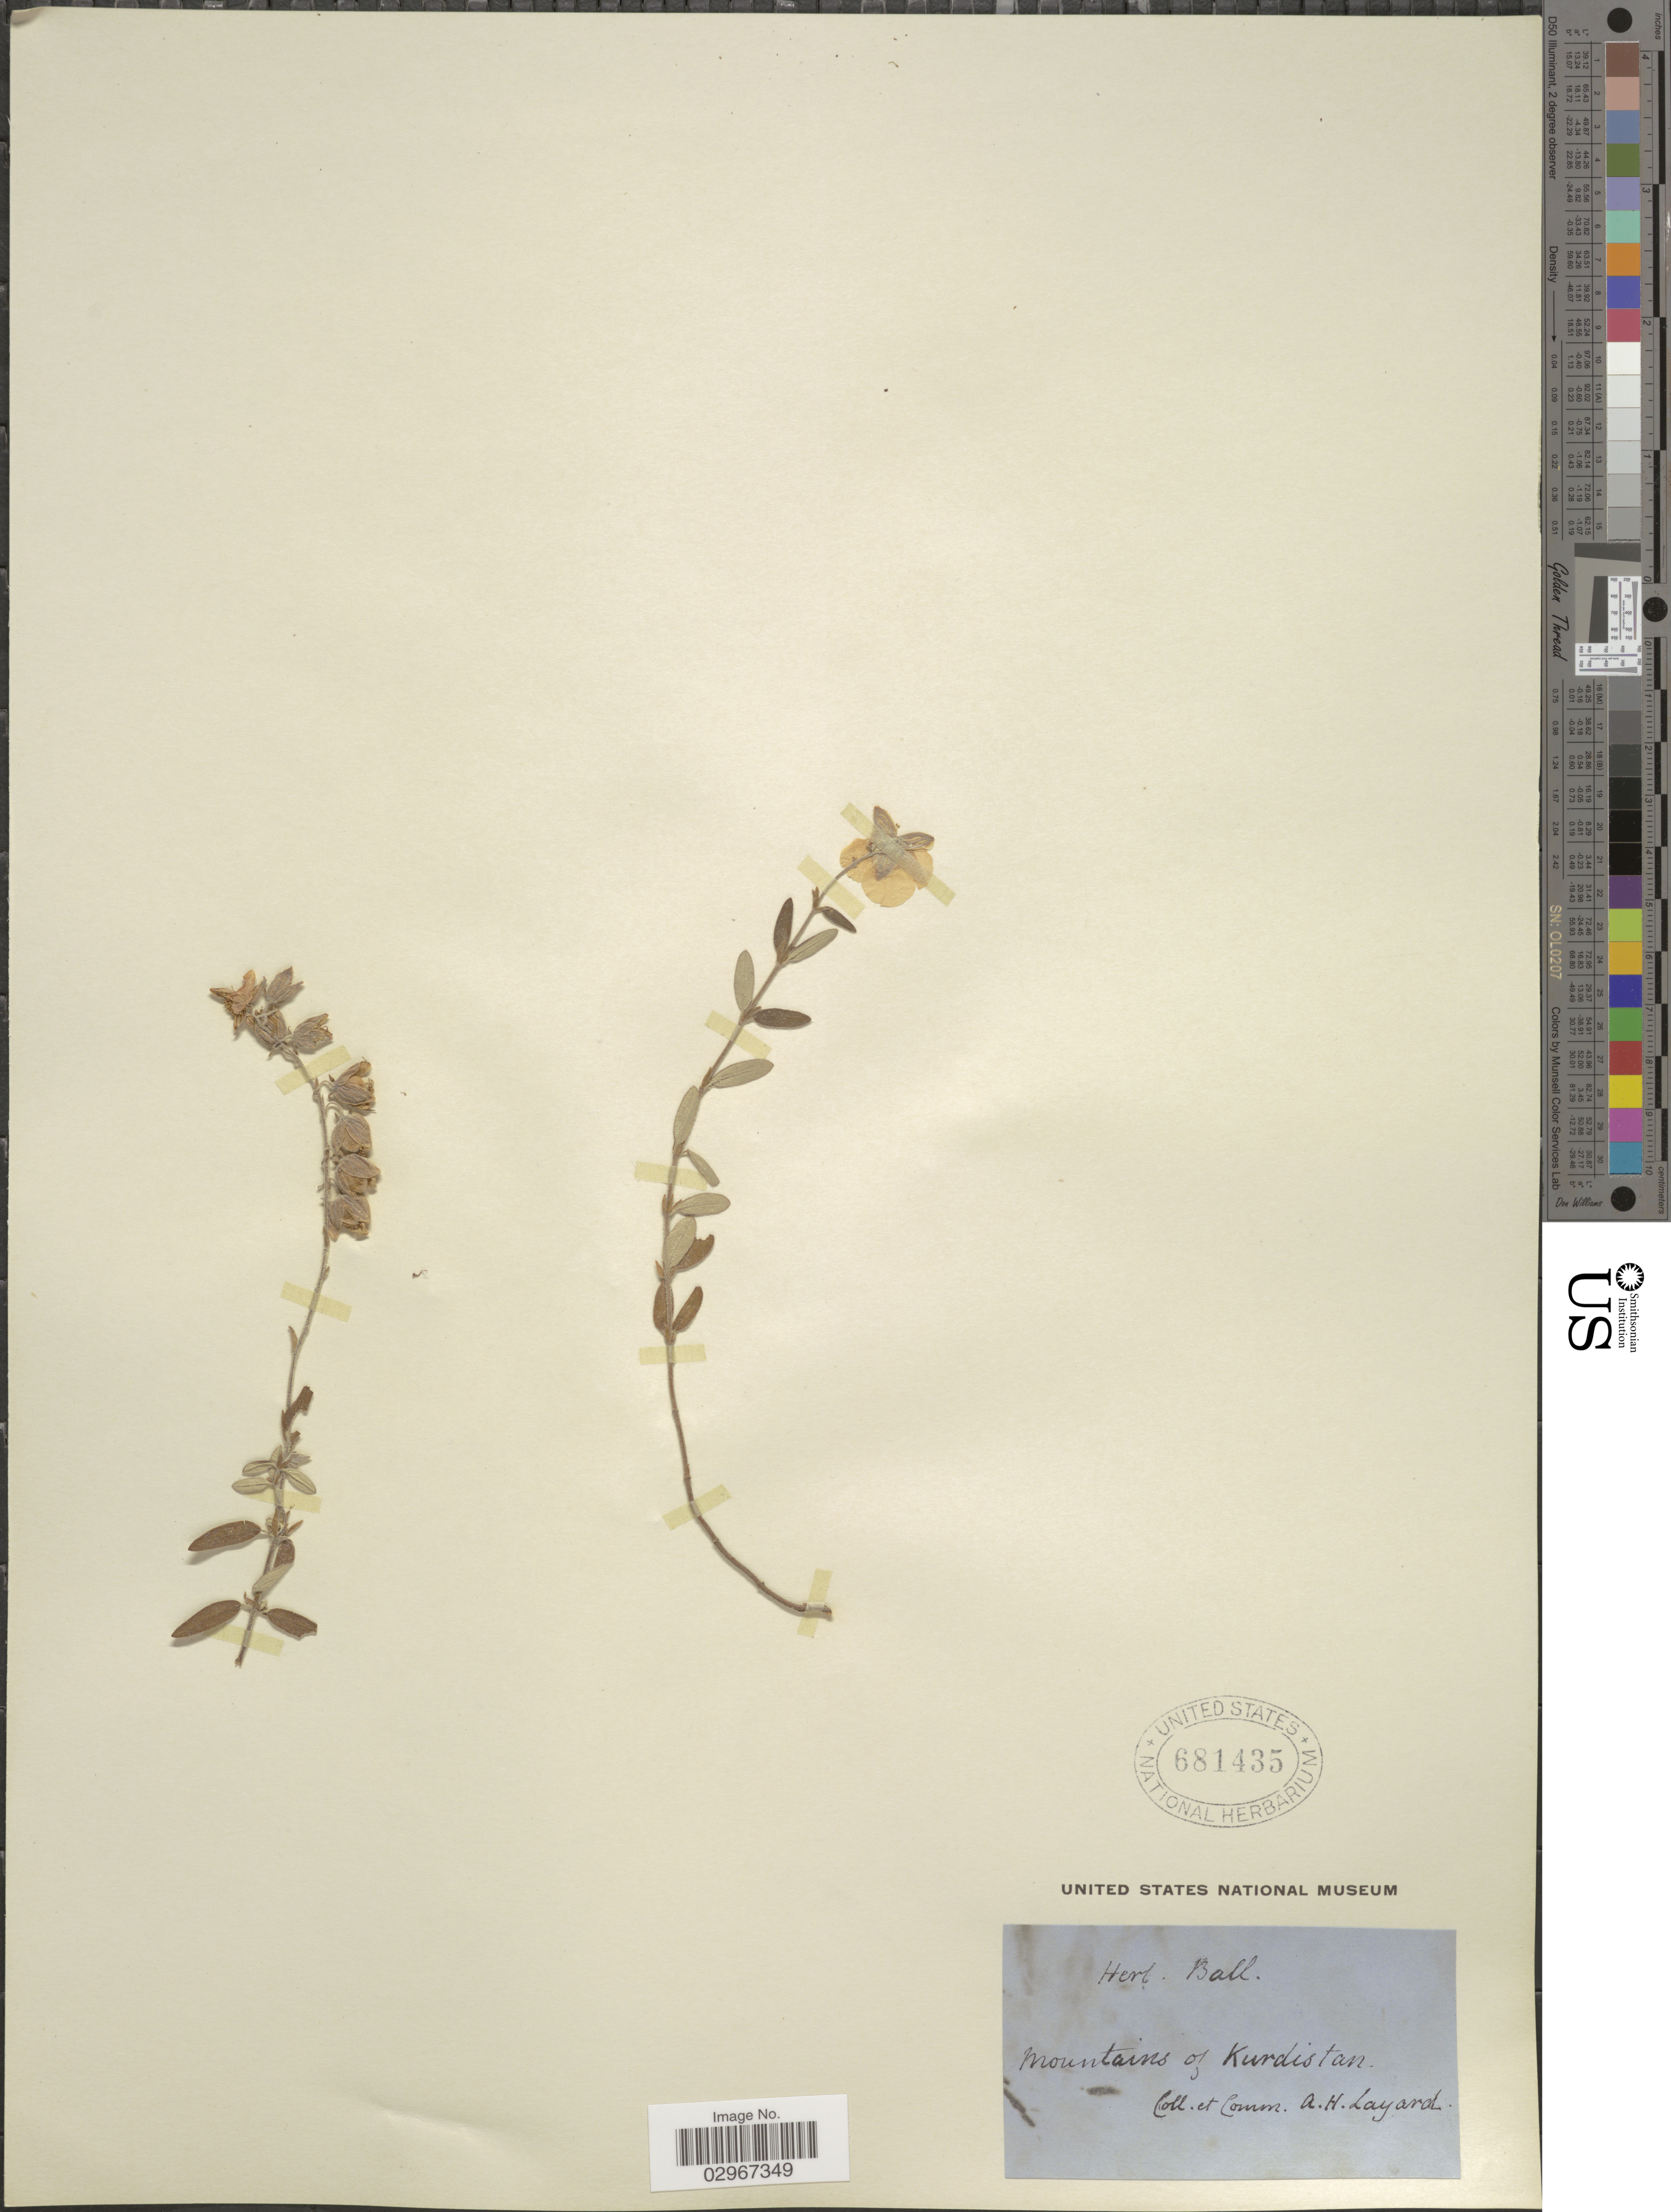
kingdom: Plantae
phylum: Tracheophyta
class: Magnoliopsida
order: Malvales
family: Cistaceae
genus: Helianthemum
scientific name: Helianthemum sp.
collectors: A. Layard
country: Iran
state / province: Kurdistan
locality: Mountains of Kurdistan.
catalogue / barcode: US 681435